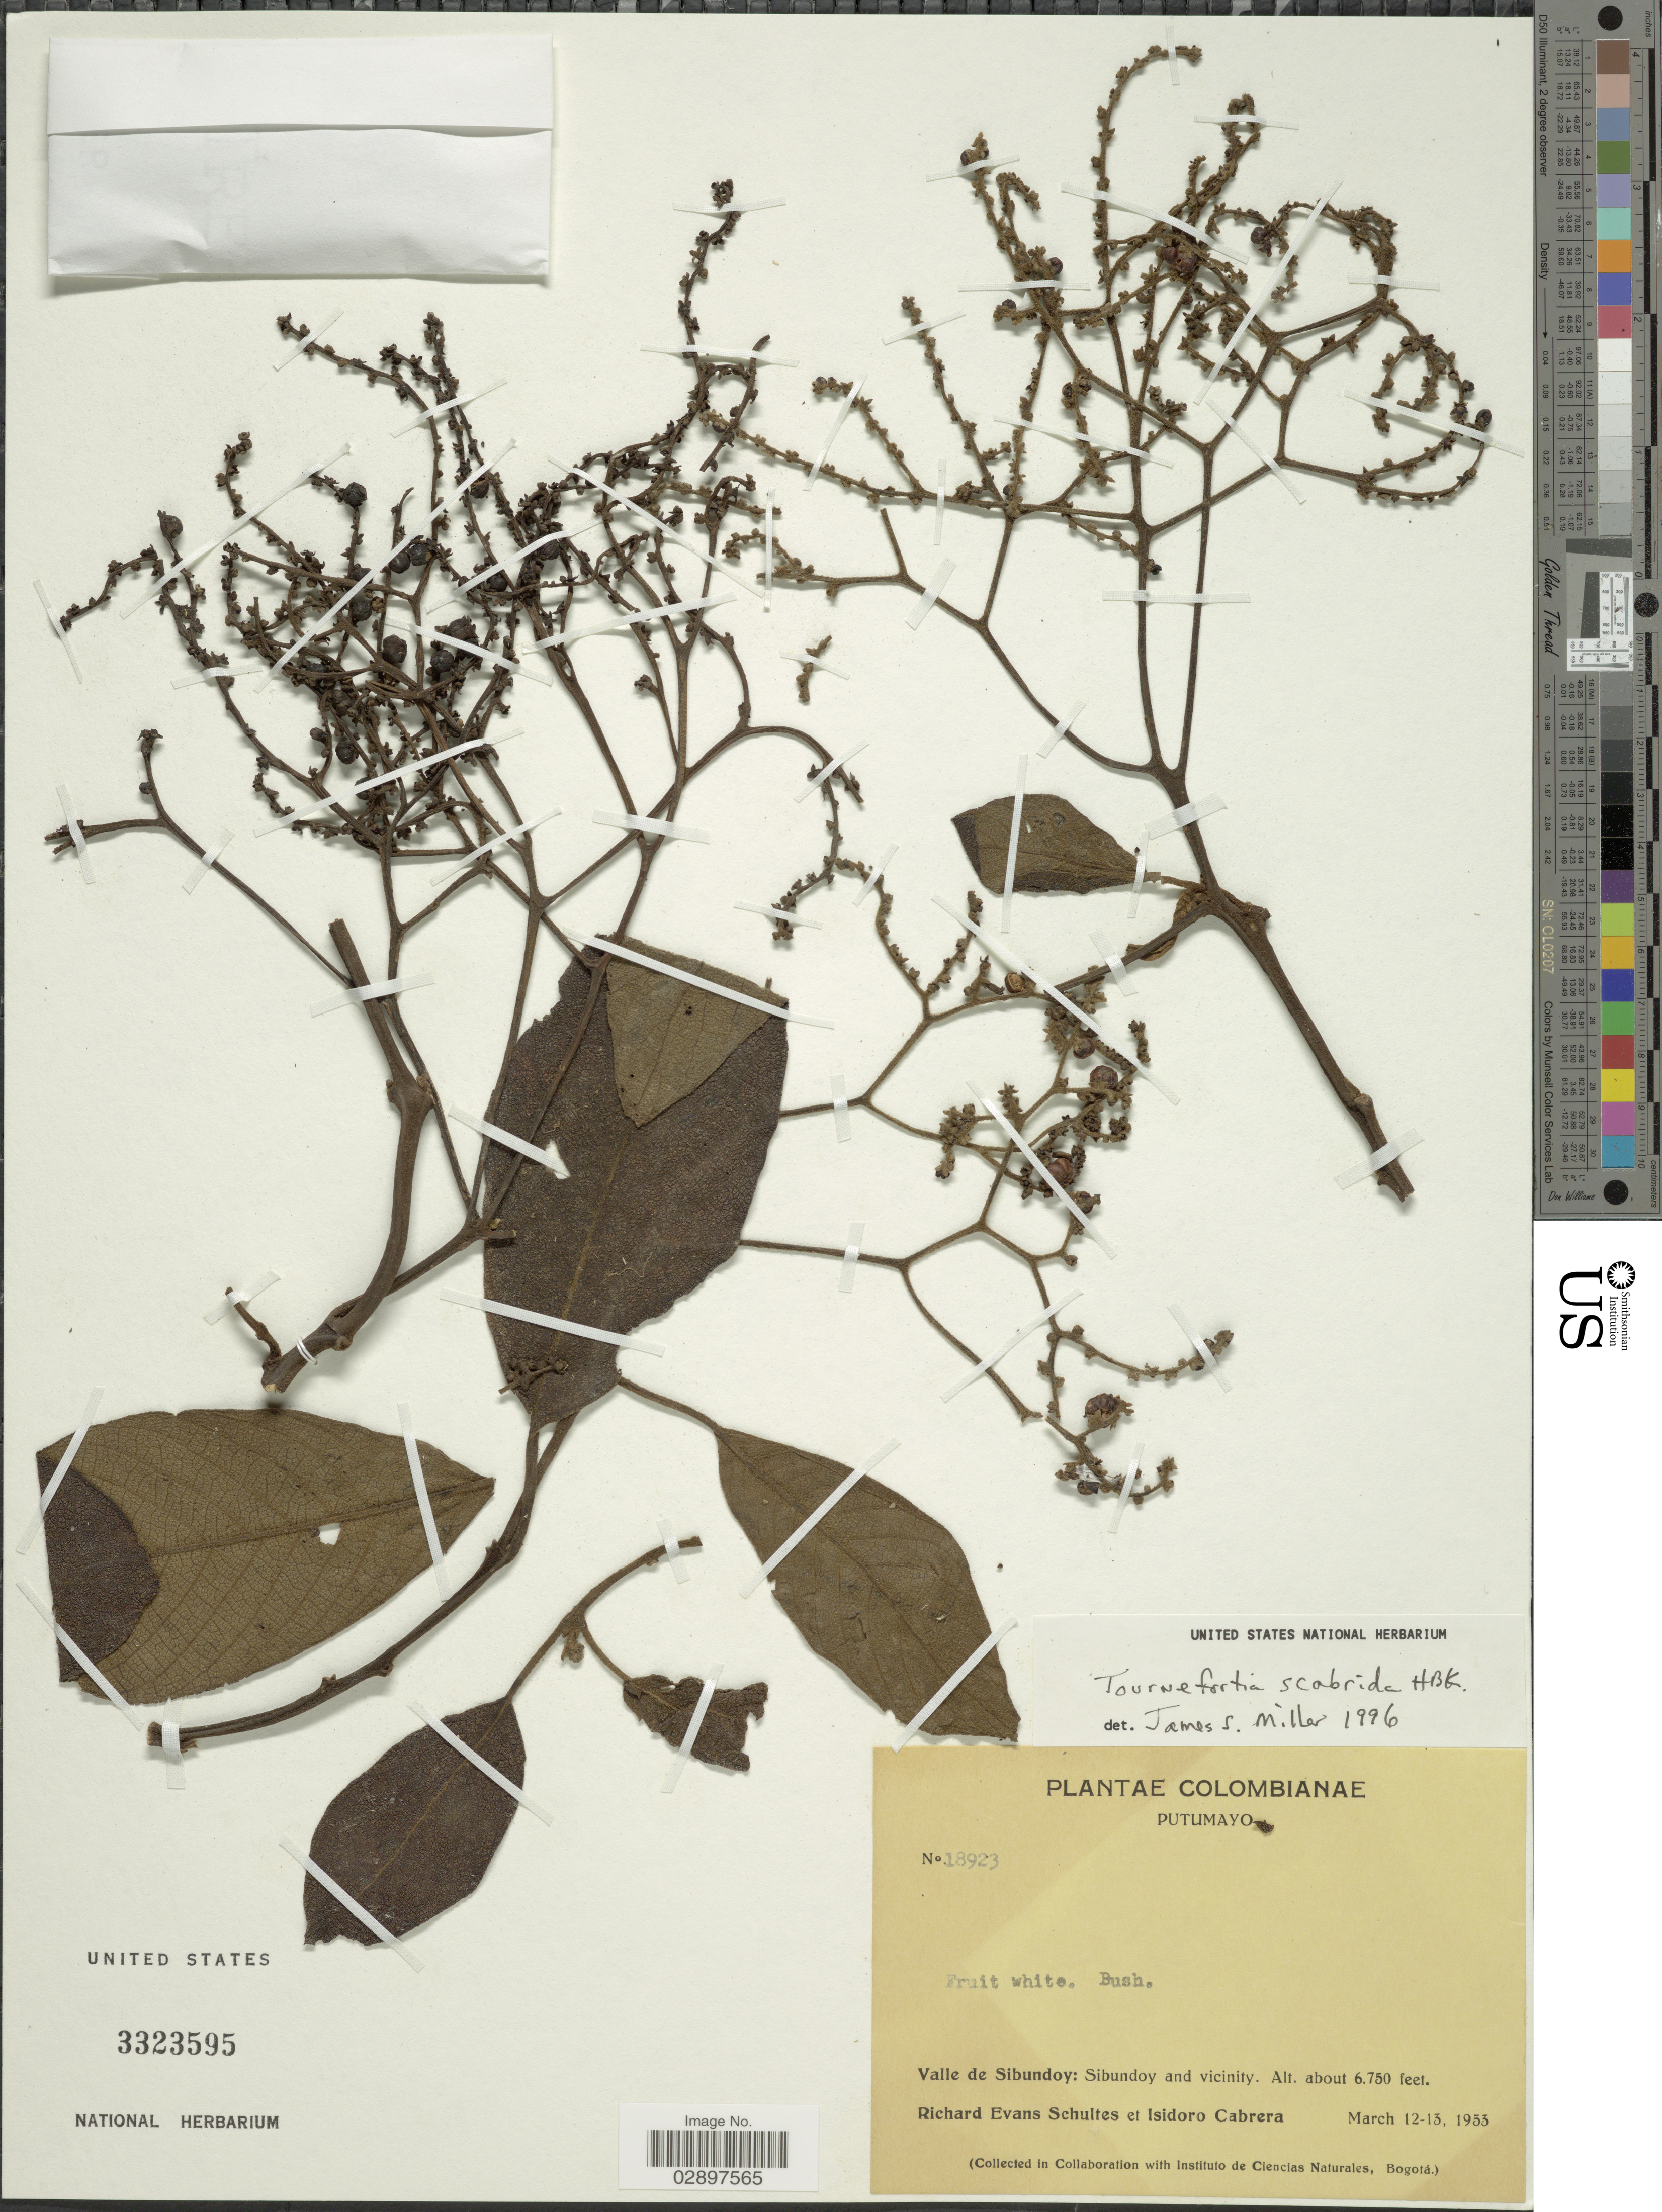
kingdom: Plantae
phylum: Tracheophyta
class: Magnoliopsida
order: Boraginales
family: Heliotropiaceae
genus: Tournefortia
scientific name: Tournefortia scabrida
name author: Kunth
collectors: R. E. Schultes & I. Cabrera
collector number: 18923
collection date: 1953-03-12/1953-03-13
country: Colombia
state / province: Putumayo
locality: Valle de Sibundoy: Sibundoy and vicinity.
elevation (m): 2057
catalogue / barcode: US 3323595